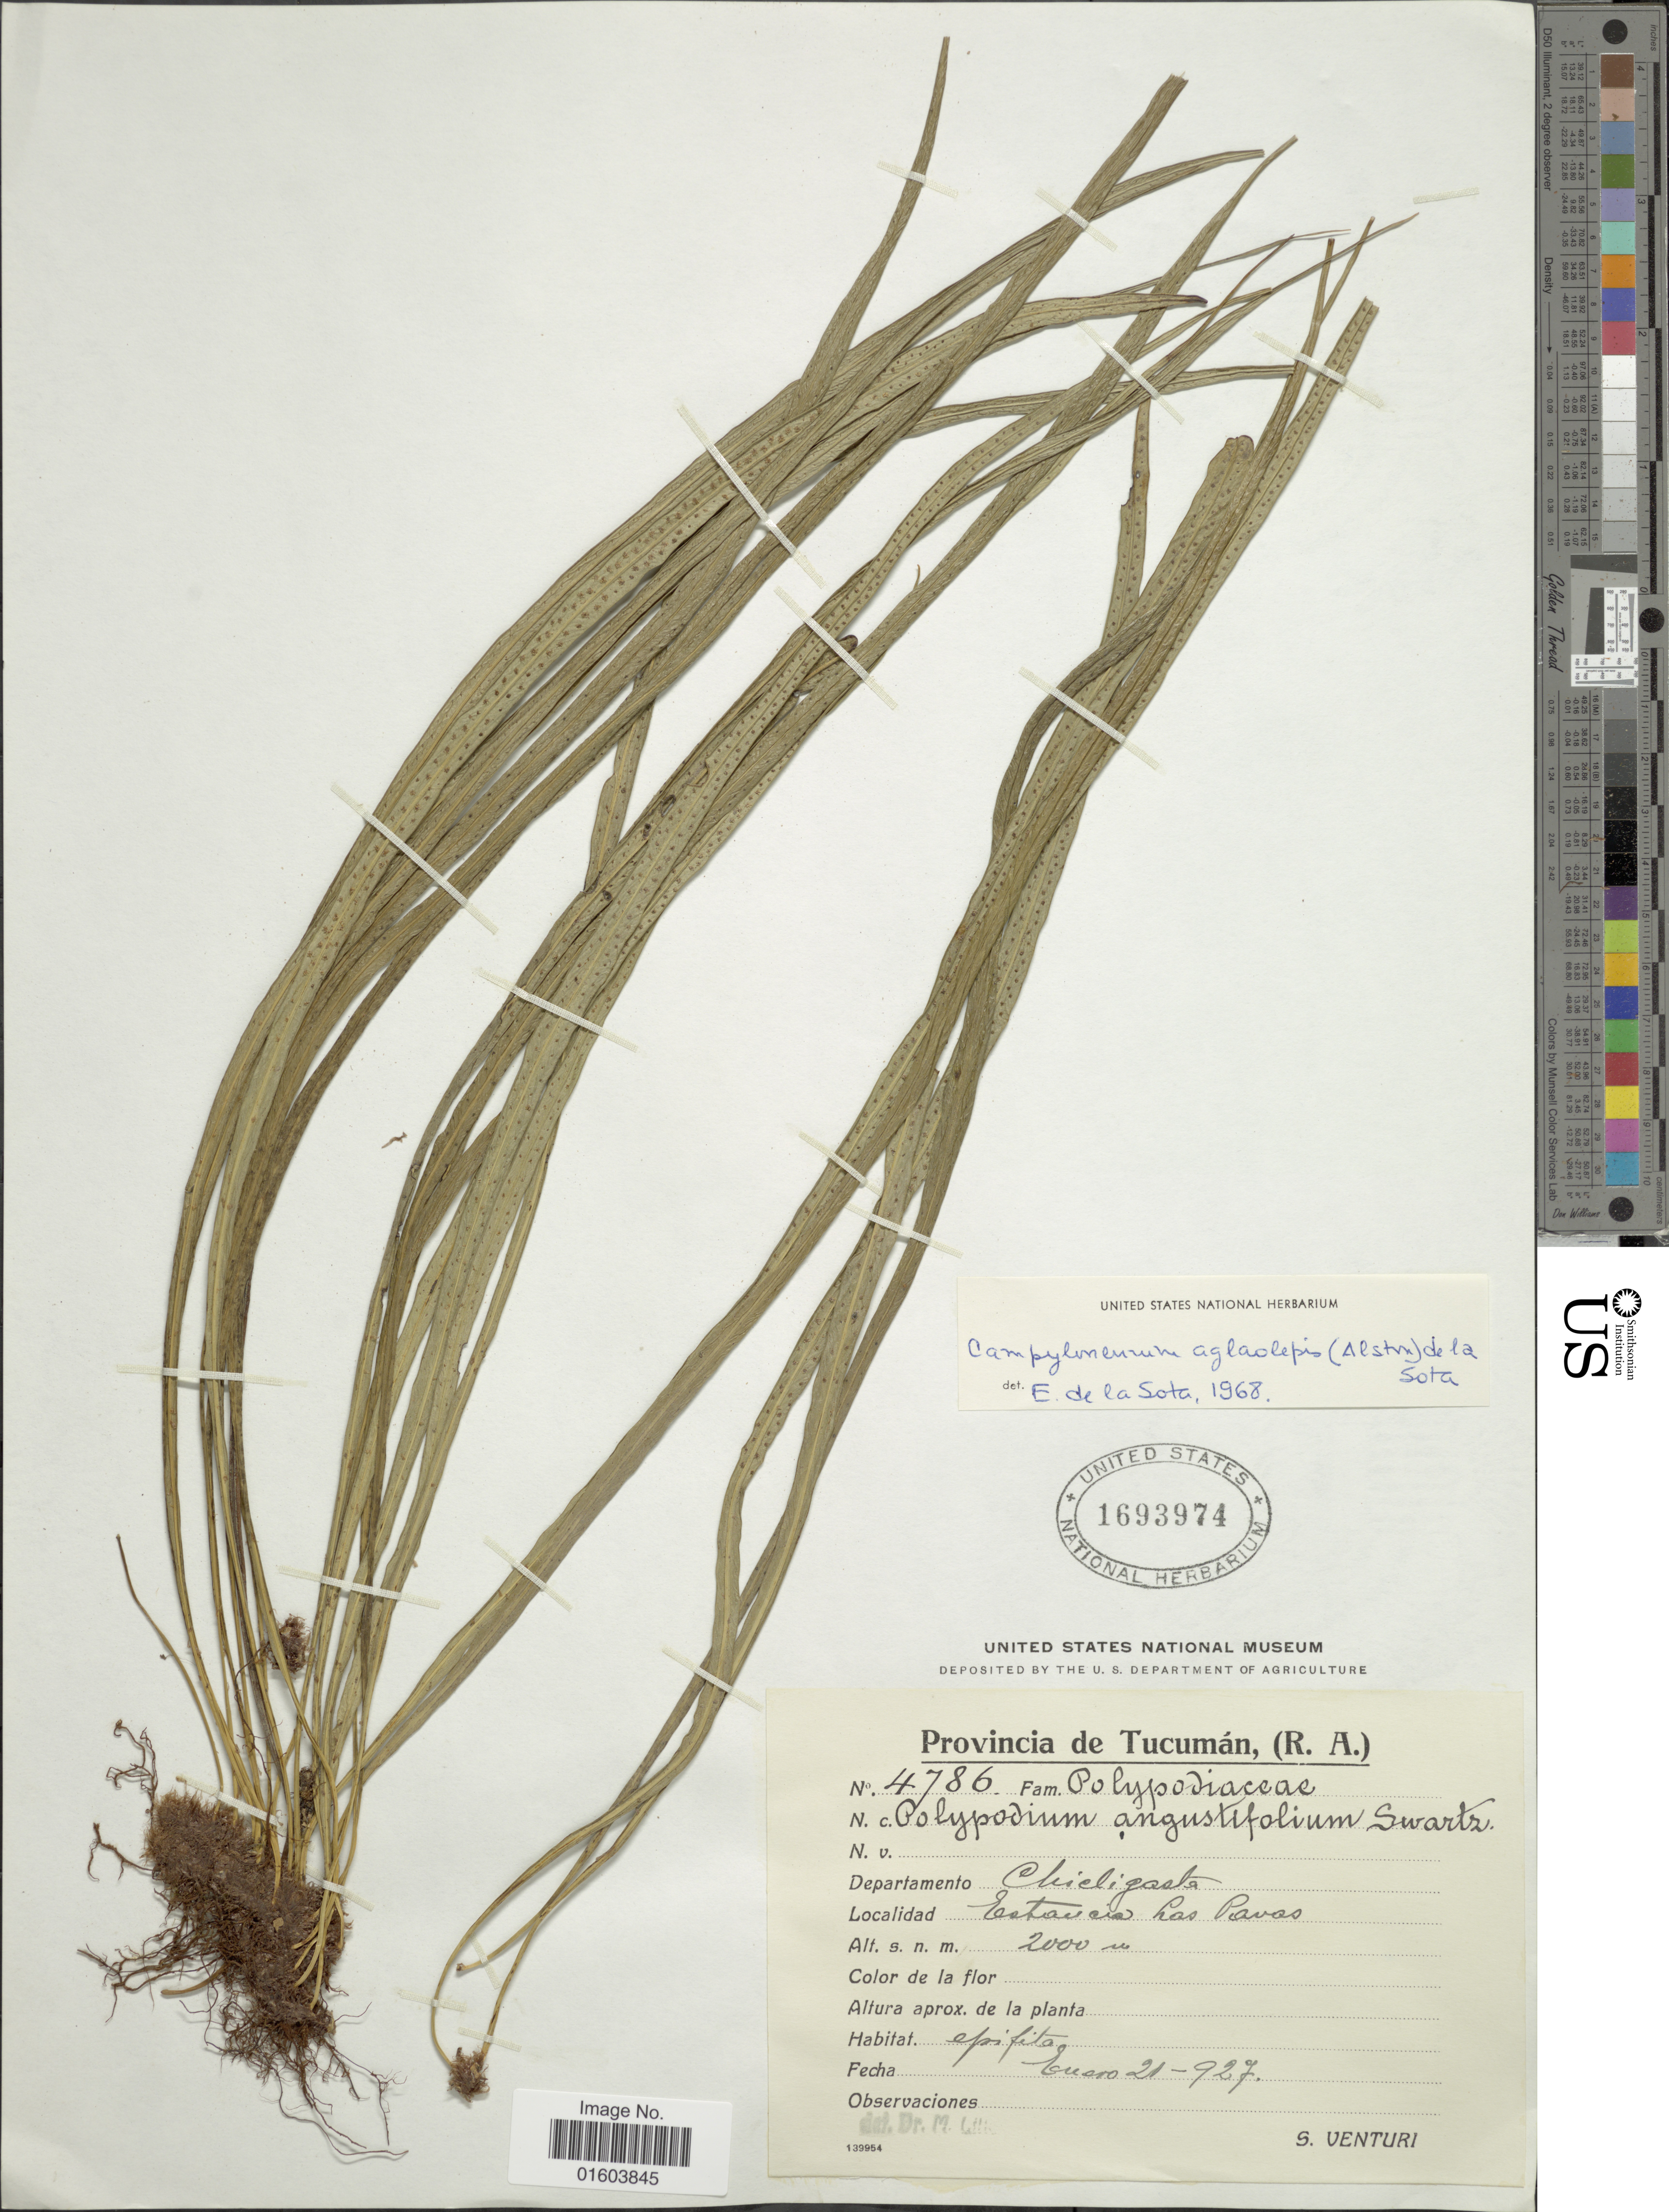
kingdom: Plantae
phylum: Tracheophyta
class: Polypodiopsida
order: Polypodiales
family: Polypodiaceae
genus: Campyloneurum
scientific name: Campyloneurum aglaolepis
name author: (Alston) Sota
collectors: S. Venturi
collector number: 4786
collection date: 1927-01-21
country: Argentina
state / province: Tucuman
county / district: Chicligasta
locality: Estancia Las Pavas.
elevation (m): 2000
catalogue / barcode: US 1693974